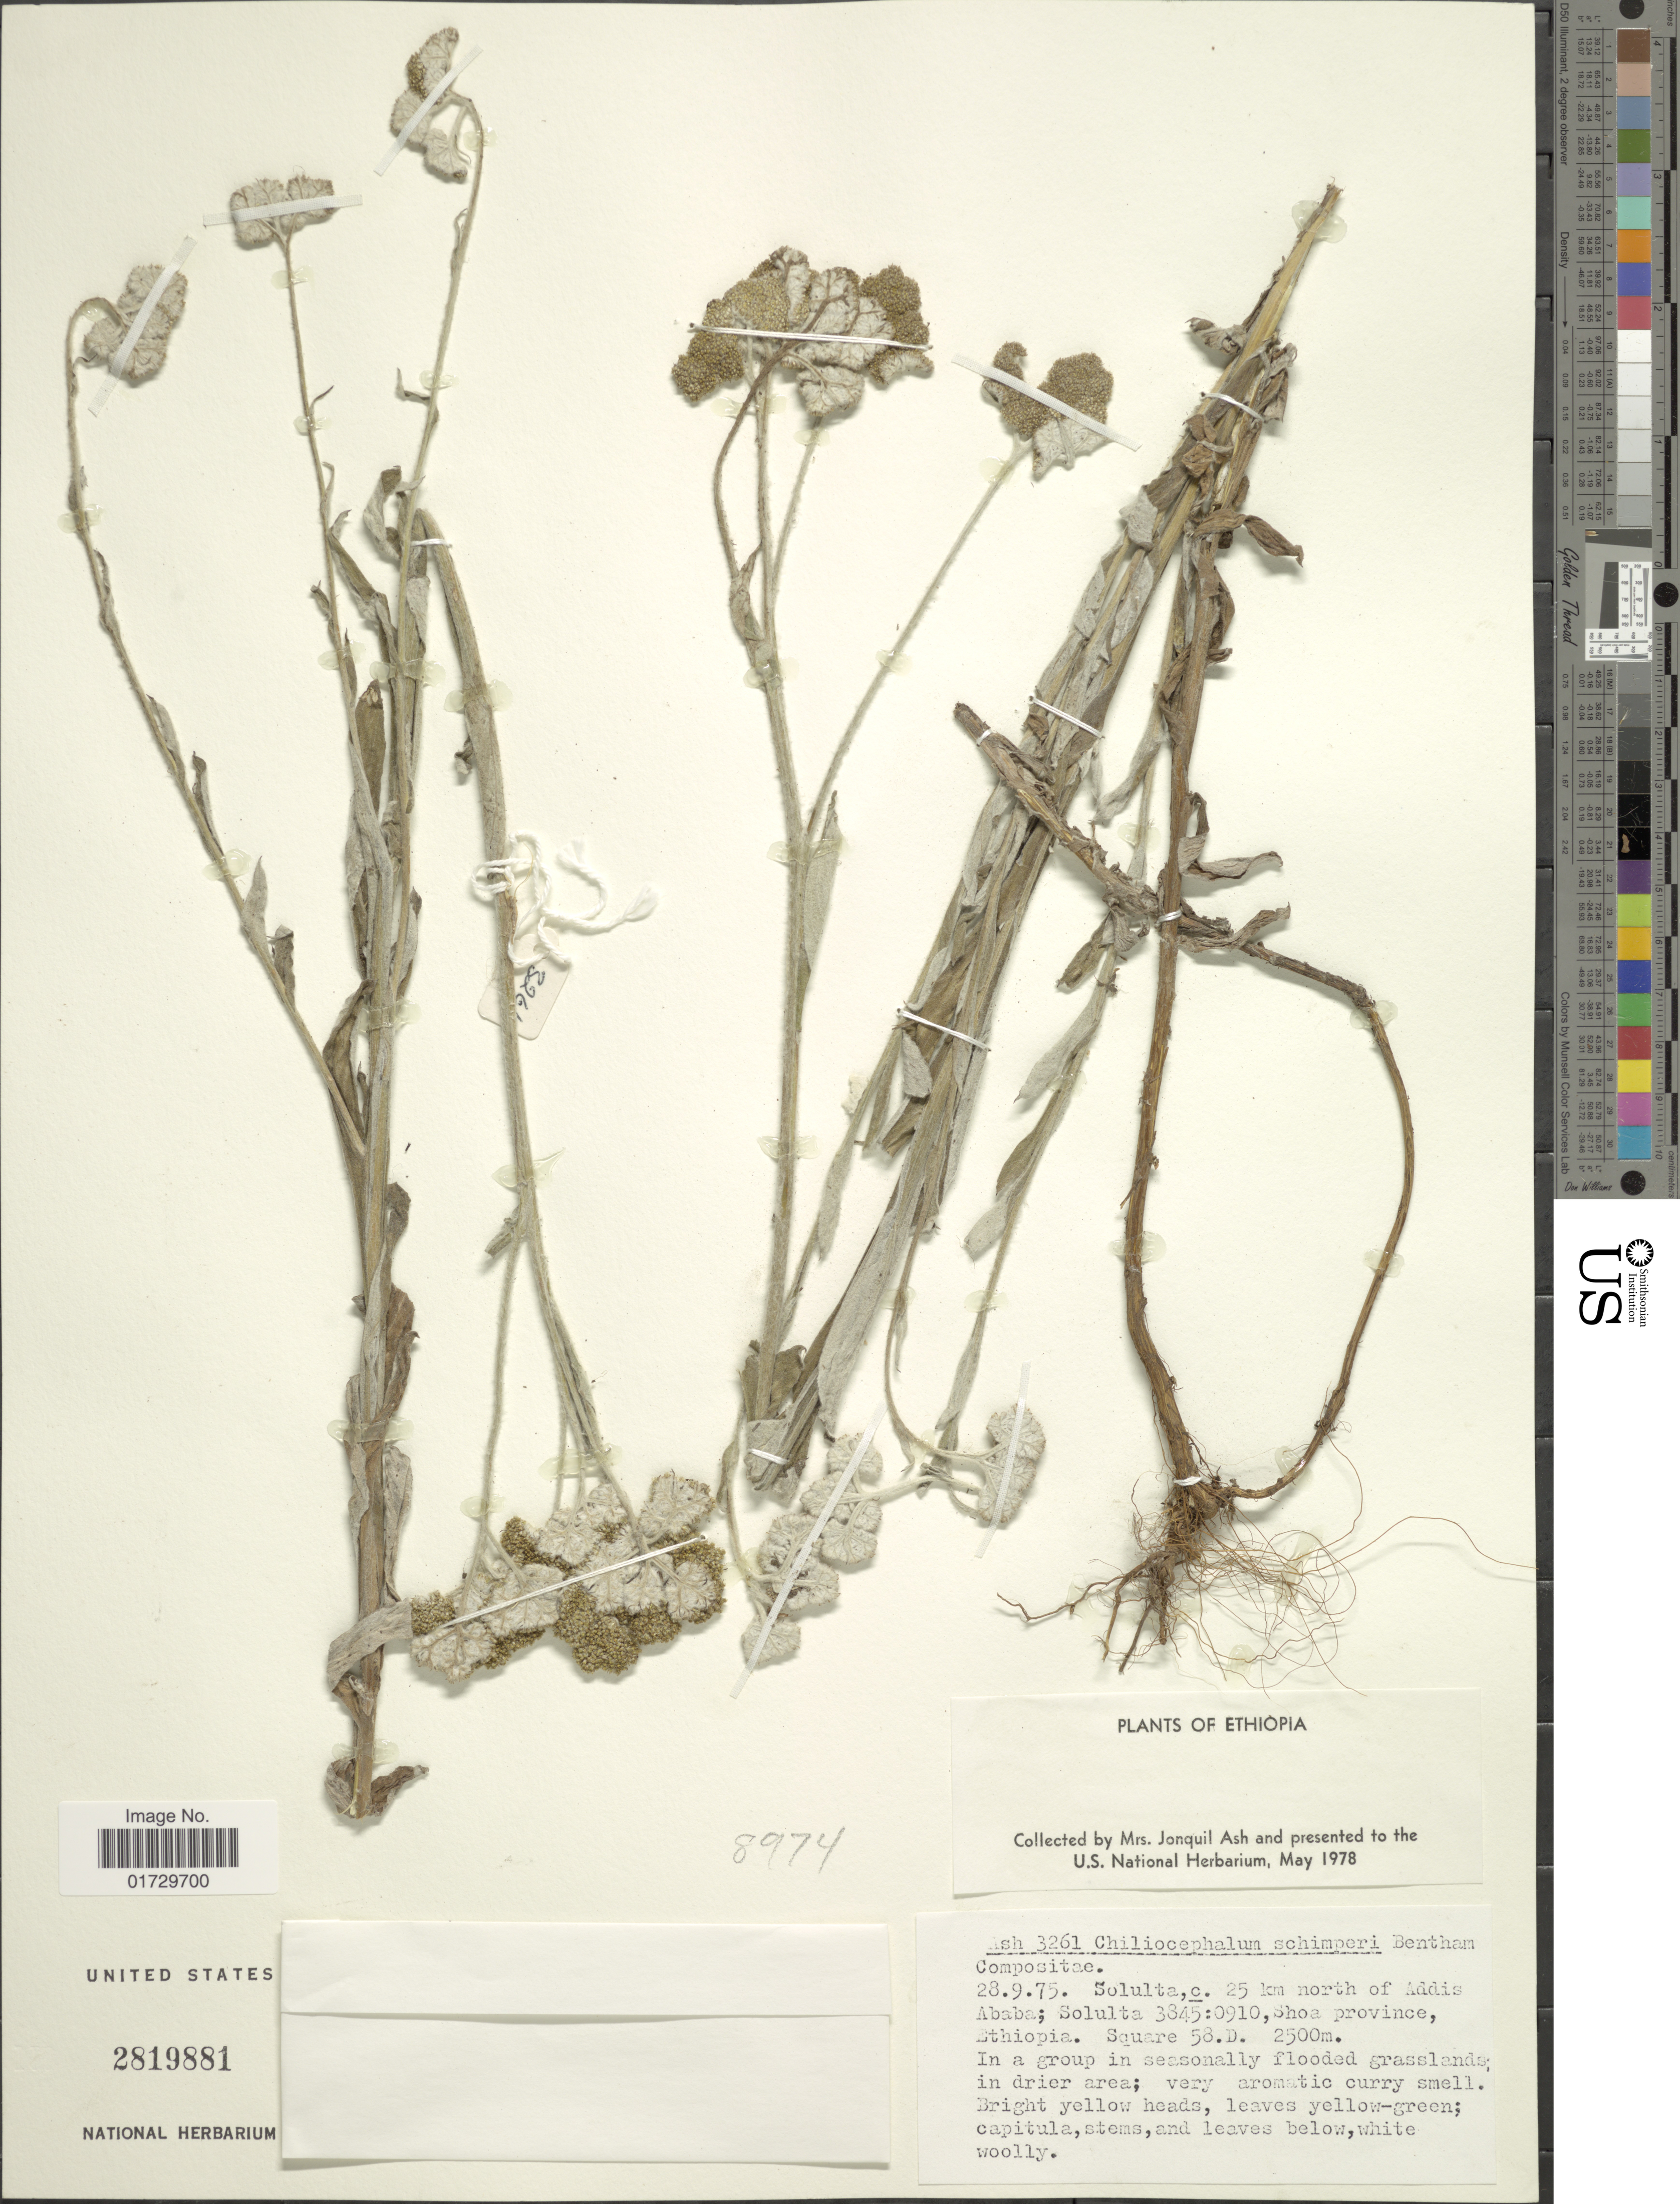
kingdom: Plantae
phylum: Tracheophyta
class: Magnoliopsida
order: Asterales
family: Asteraceae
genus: Chiliocephalum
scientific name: Chiliocephalum schimperi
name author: Benth.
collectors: J. Ash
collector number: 3261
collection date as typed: Transcribed d/m/y: 28/9/75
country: Ethiopia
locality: Solulta, c. 25 km north of Addis Ababa; Solulta 3845:0910, Shoa province, Square 58.D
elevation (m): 2500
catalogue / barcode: US 2819881